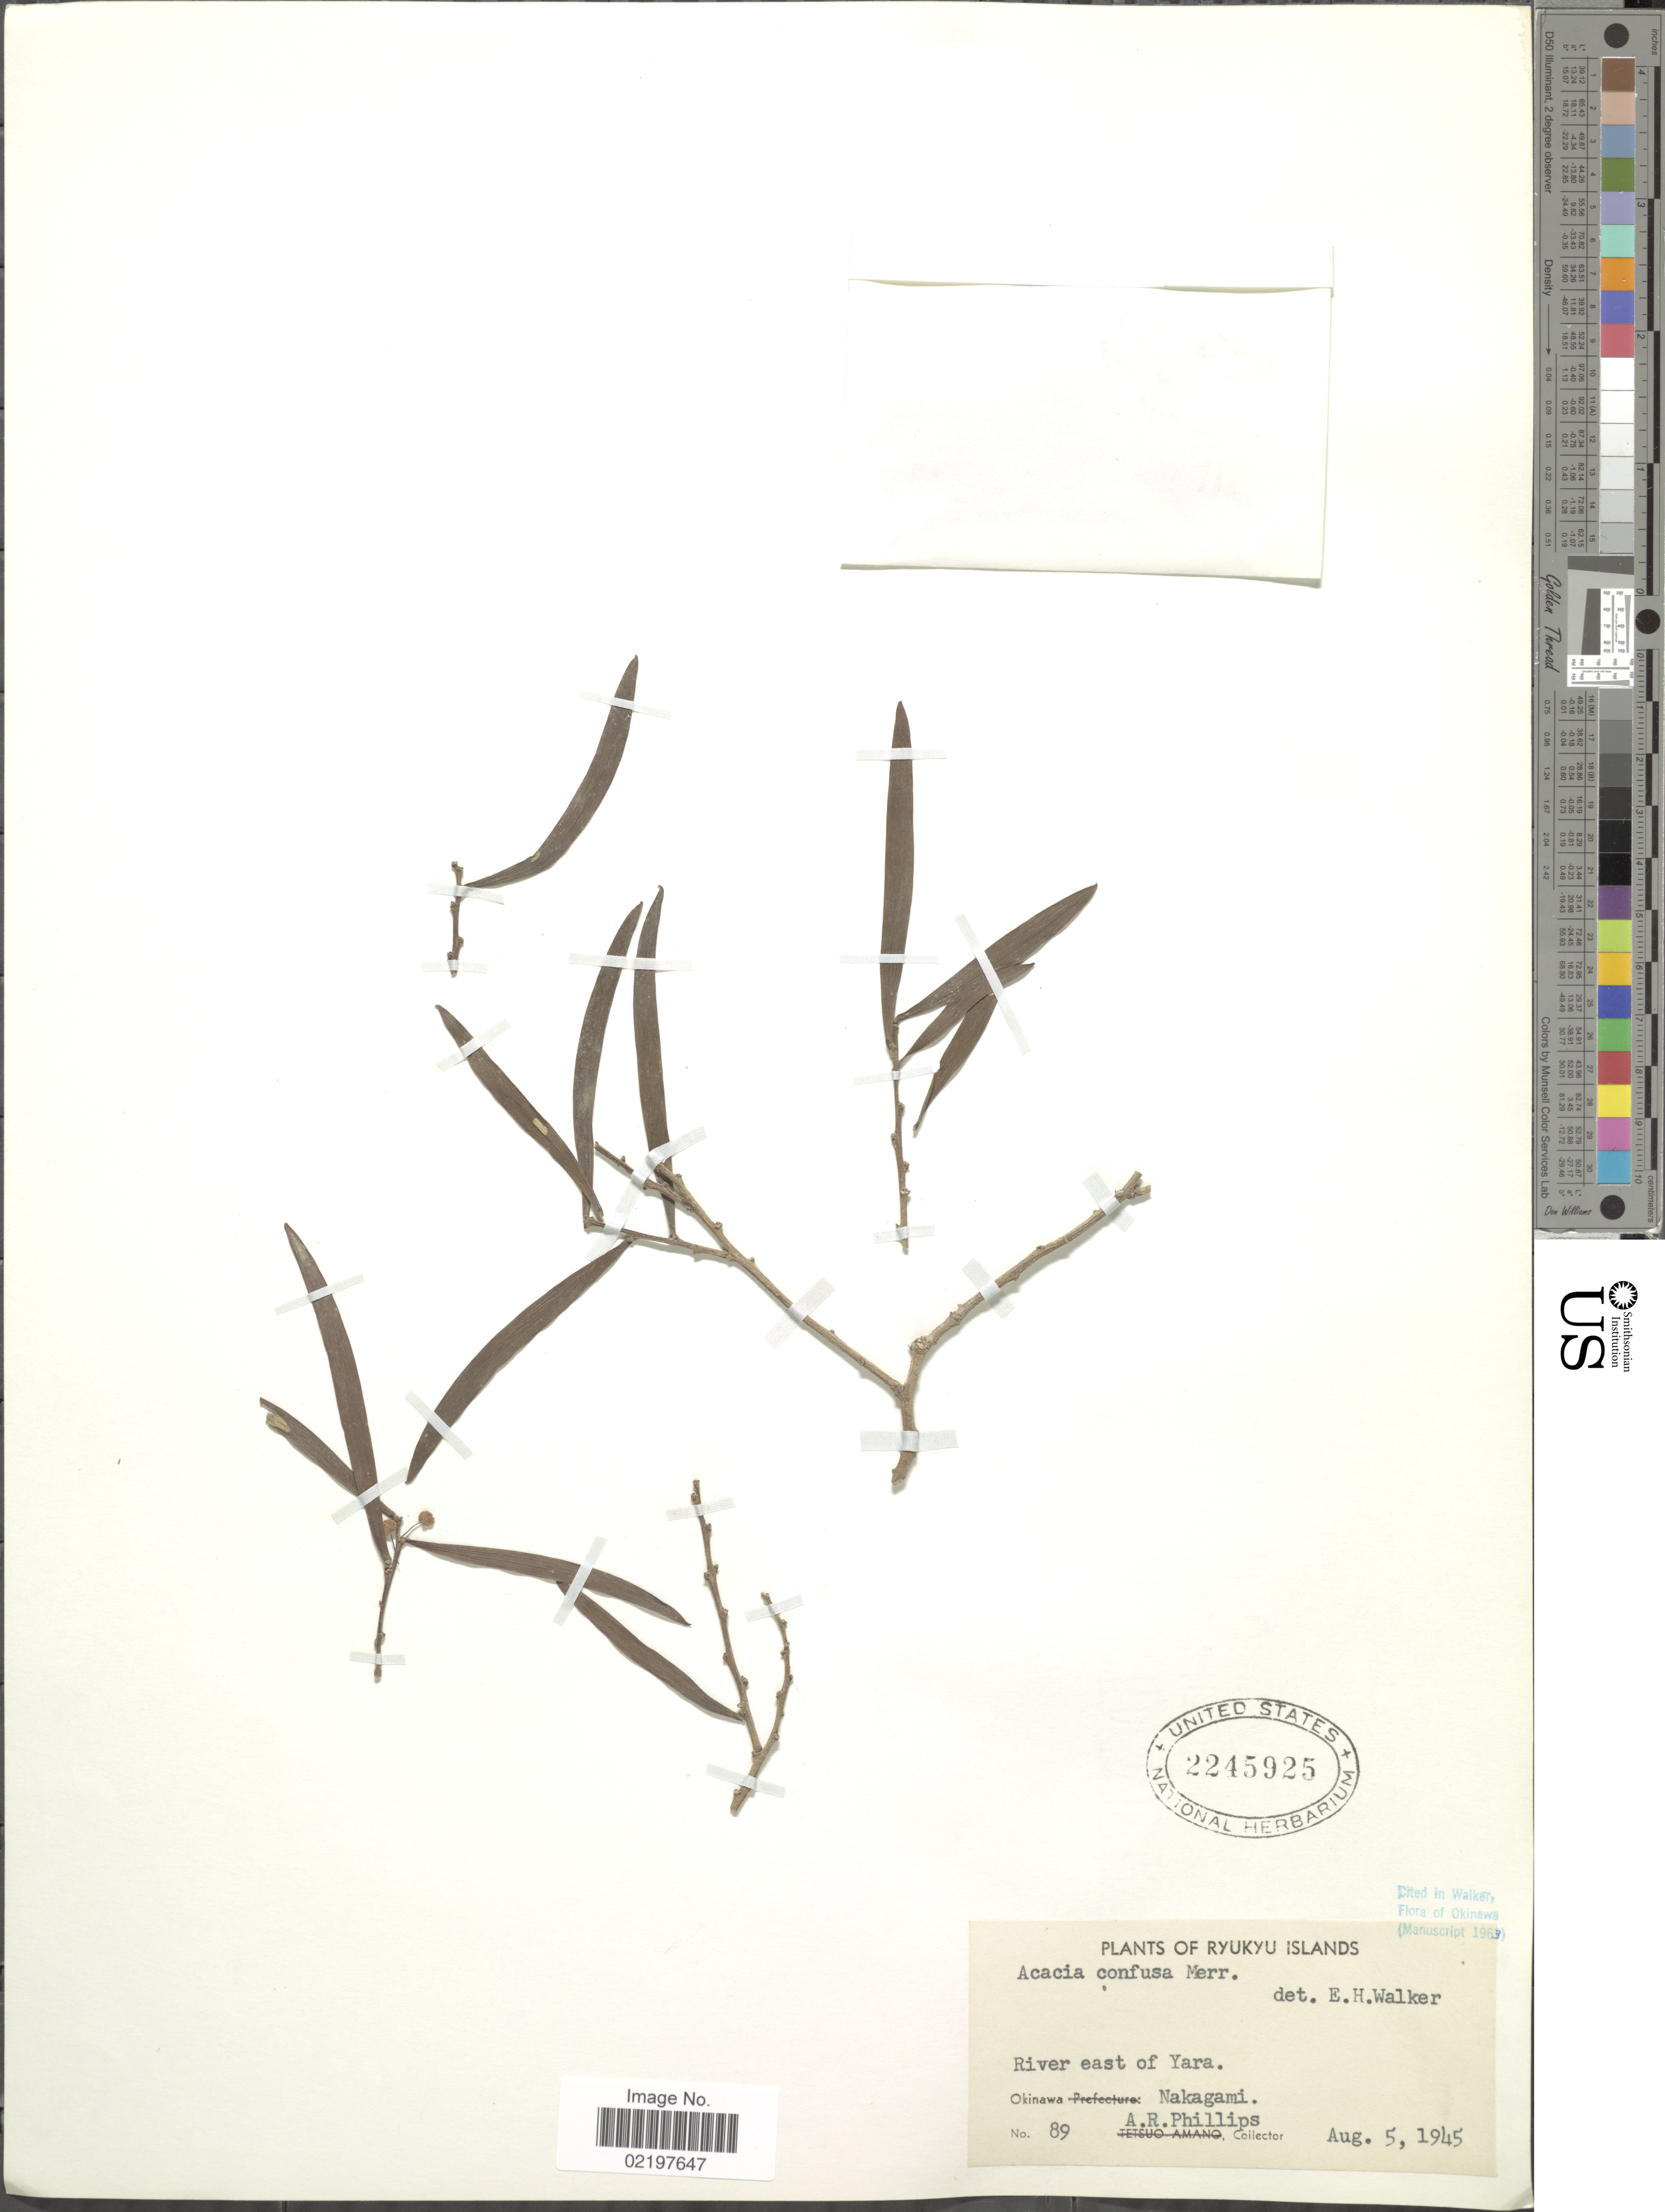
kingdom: Plantae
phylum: Tracheophyta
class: Magnoliopsida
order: Fabales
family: Fabaceae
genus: Acacia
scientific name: Acacia confusa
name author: Merr.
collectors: A. R. Phillips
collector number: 89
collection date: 1945-08-05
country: Japan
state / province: Okinawa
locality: Ryukyu Islands, River east of Yara, Okinawa: Nakagami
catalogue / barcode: US 2245925